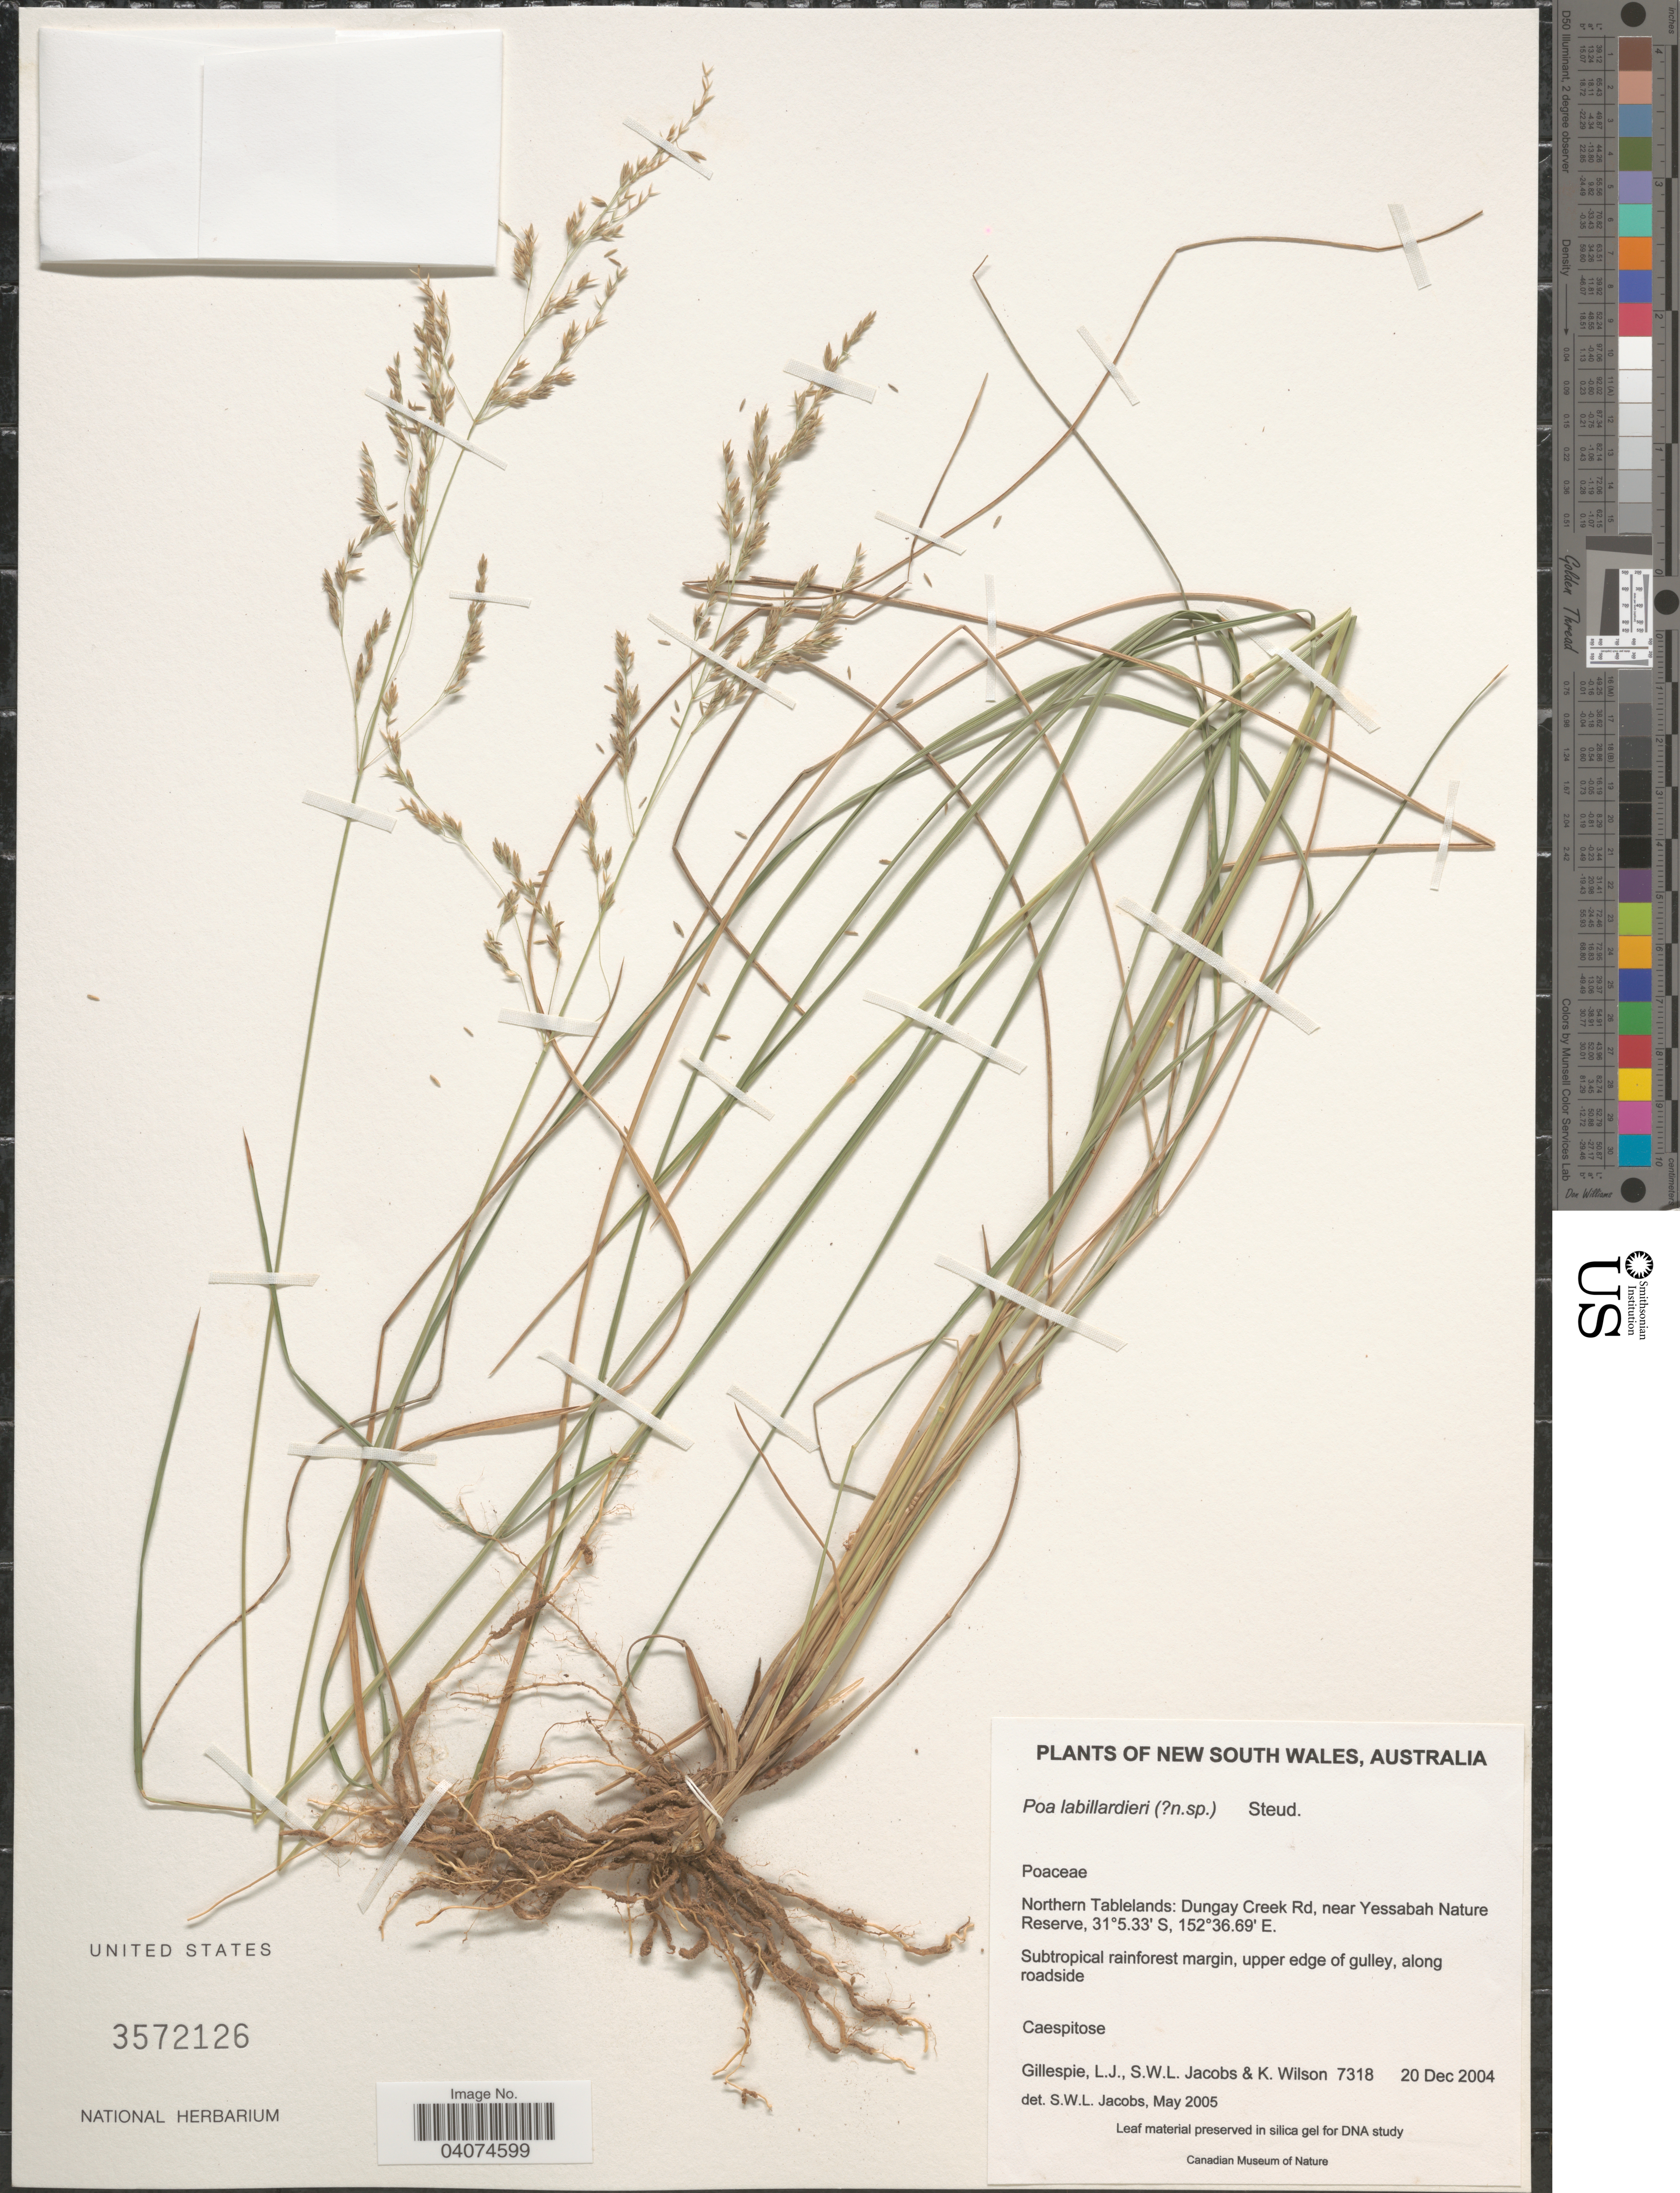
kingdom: Plantae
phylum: Tracheophyta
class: Liliopsida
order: Poales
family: Poaceae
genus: Poa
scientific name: Poa labillardierei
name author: Steud.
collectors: L. Gillespie, S. W. L. Jacobs & K. Wilson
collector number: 7318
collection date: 2004-12-20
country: Australia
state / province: New South Wales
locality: Northern Tablelands: Dungau Creek Rd, near Yessabah Nature Reserve.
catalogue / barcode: US 3572126